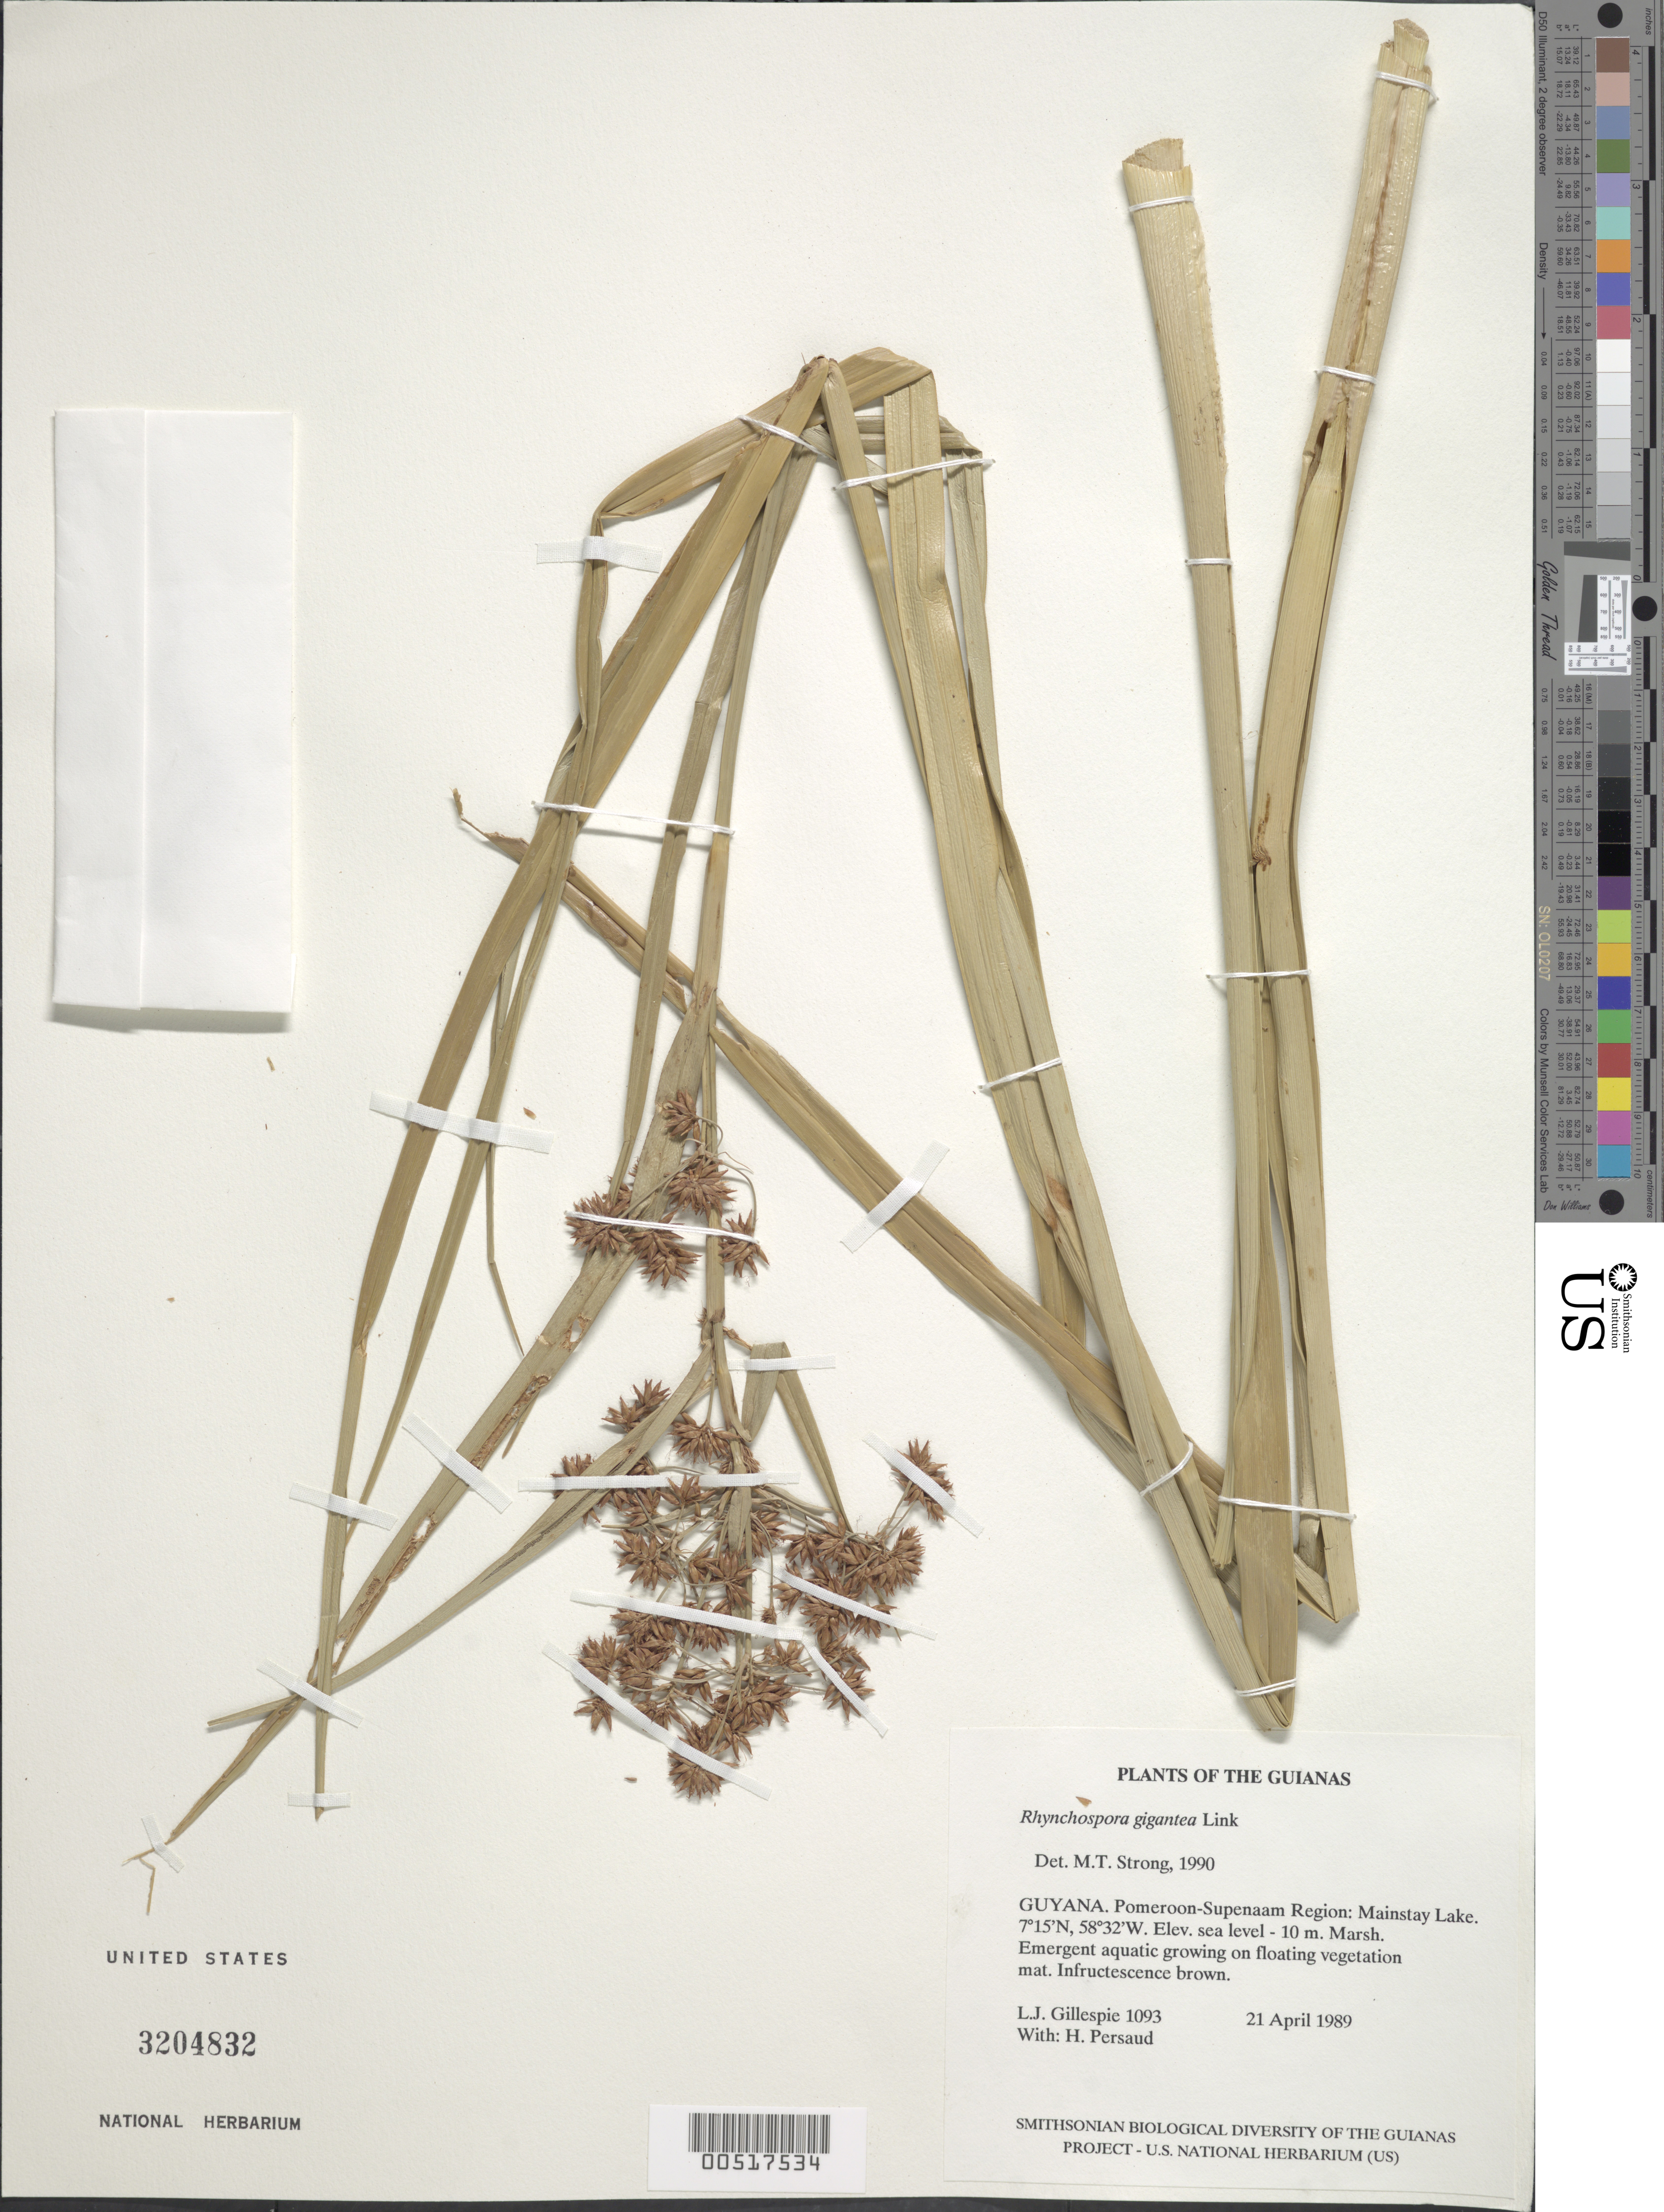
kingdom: Plantae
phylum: Tracheophyta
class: Liliopsida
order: Poales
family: Cyperaceae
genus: Rhynchospora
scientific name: Rhynchospora gigantea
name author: Link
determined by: Strong, M. T., (US), Smithsonian Institution - National Museum of Natural History (UNITED STATES)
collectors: L. J. Gillespie & H. Persaud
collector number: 1093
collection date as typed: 21 April 1989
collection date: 1989-04-21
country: Guyana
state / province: Pomeroon-Supenaam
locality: Mainstay Lake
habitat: Marsh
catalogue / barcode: US 3204832